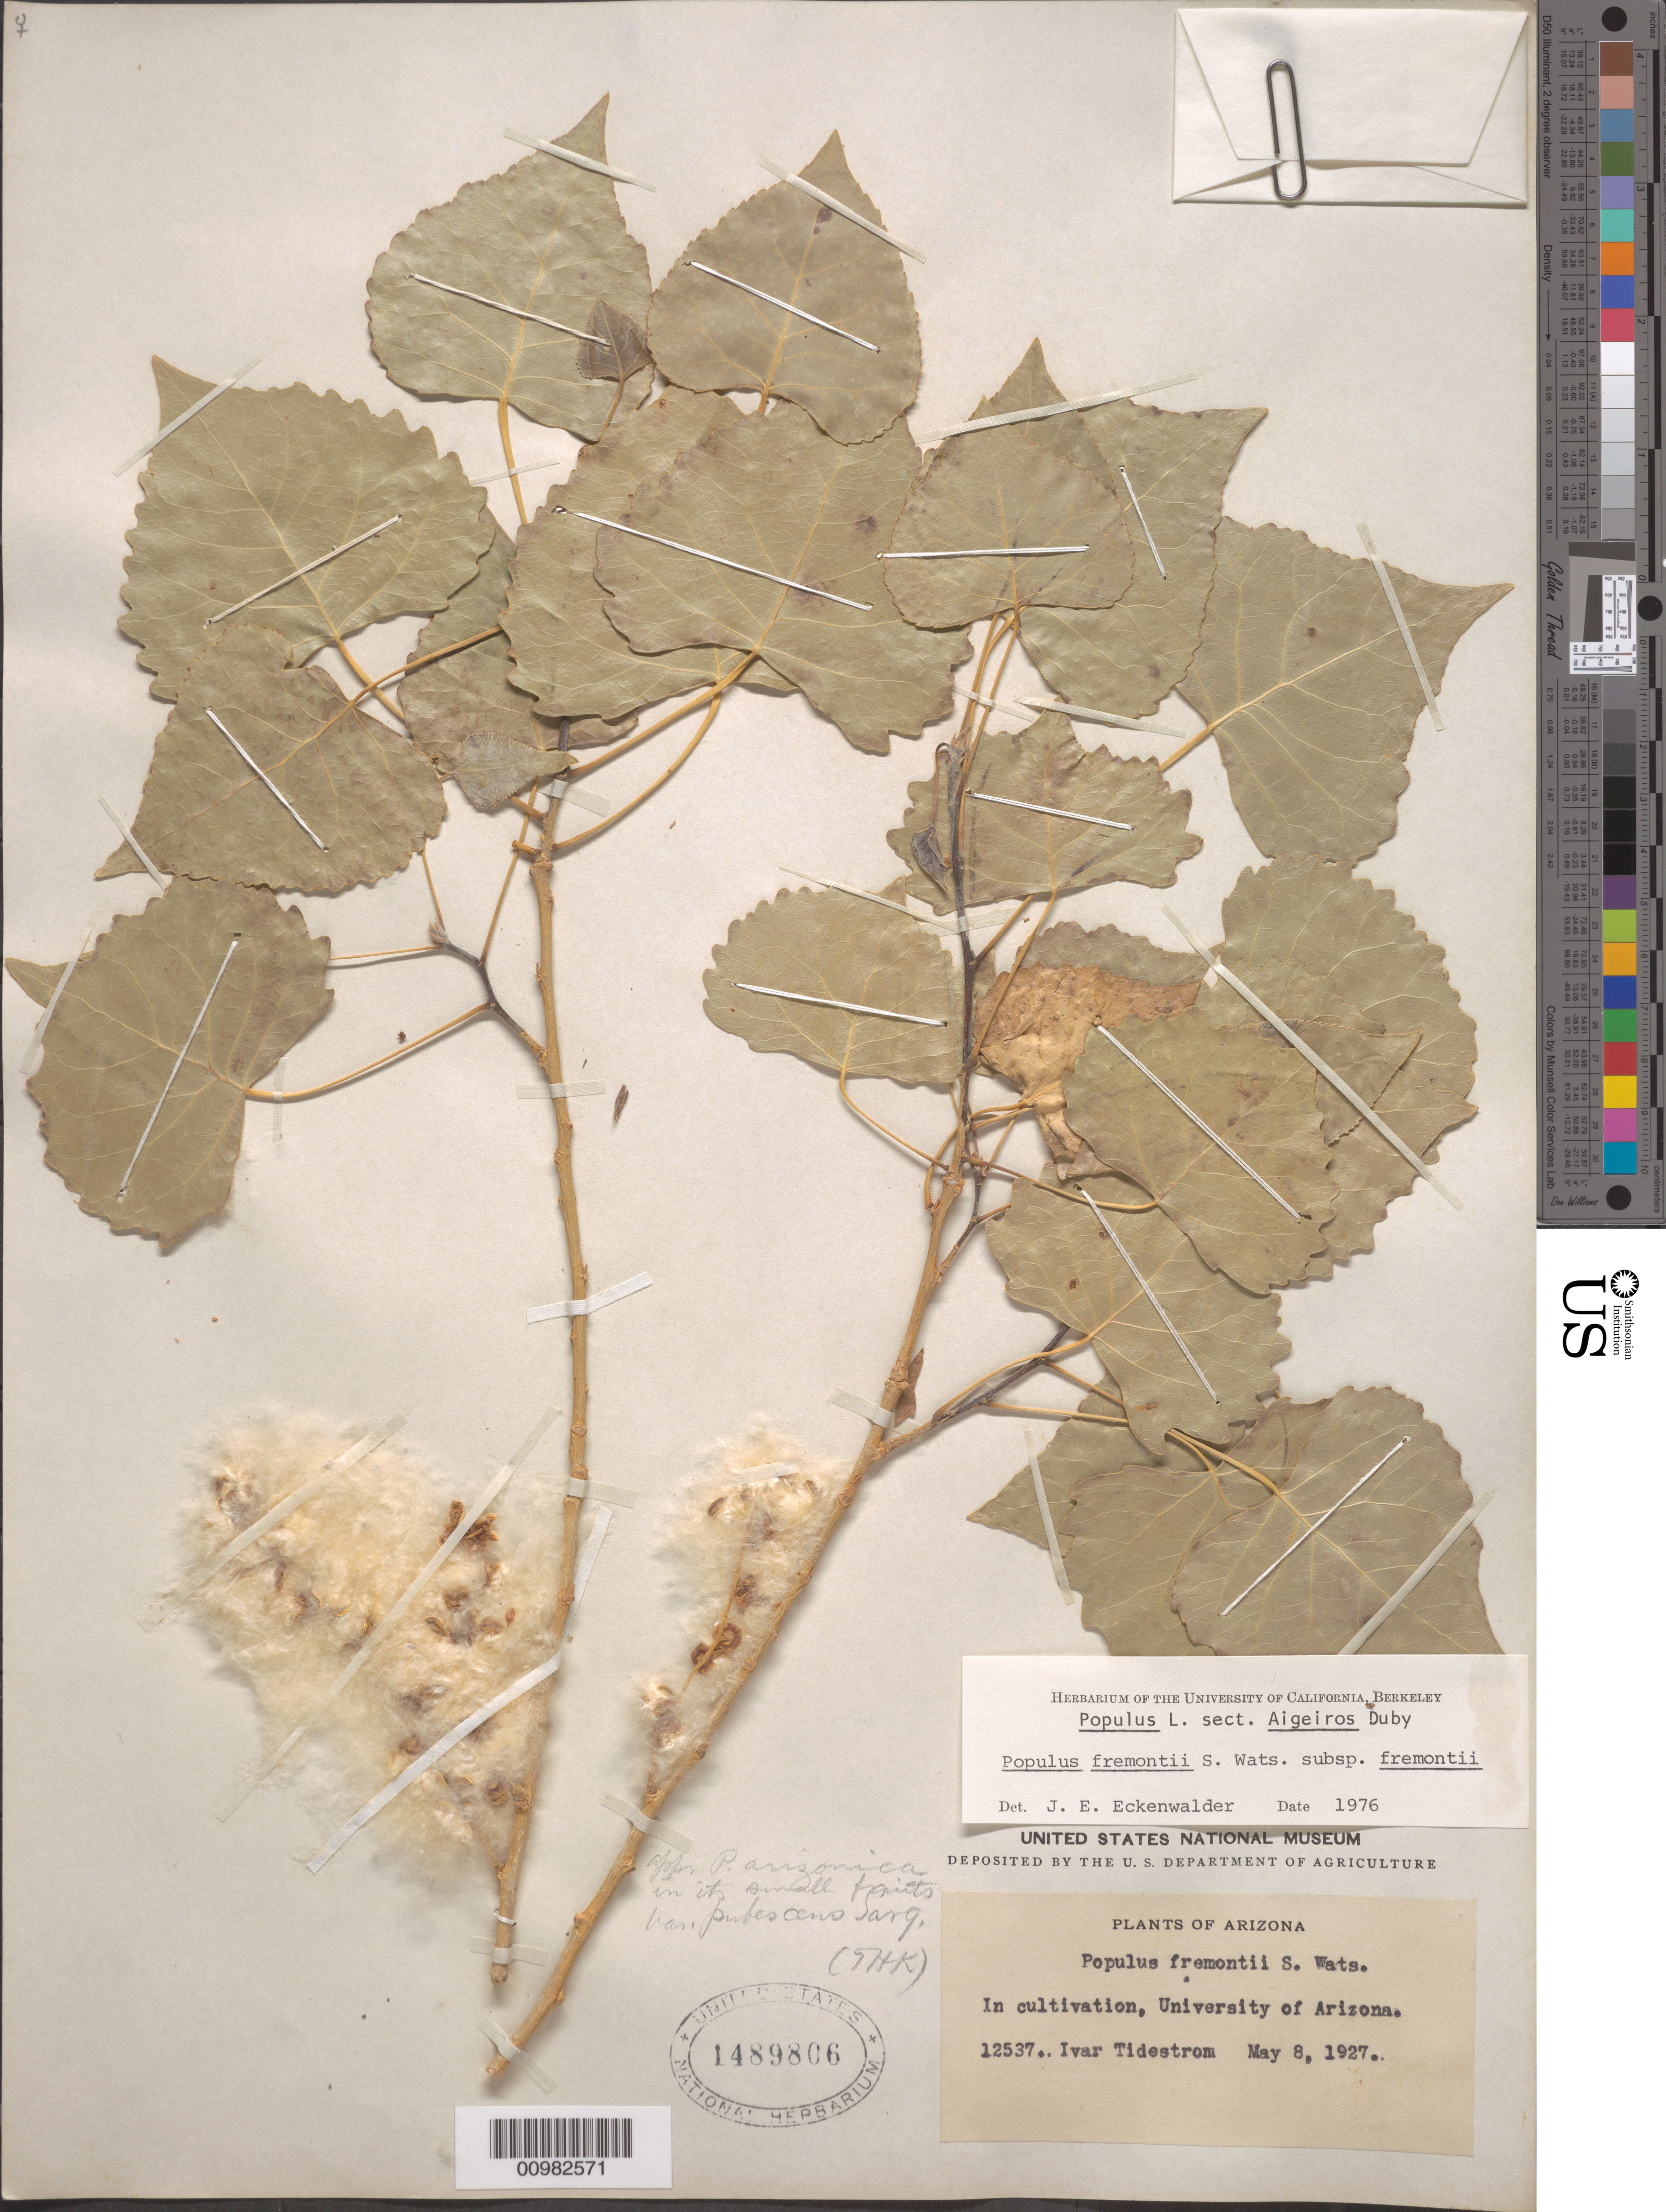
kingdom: Plantae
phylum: Tracheophyta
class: Magnoliopsida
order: Malpighiales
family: Salicaceae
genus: Populus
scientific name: Populus fremontii subsp. fremontii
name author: S. Watson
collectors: I. F. Tidestrom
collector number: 12537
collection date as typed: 08 May 1927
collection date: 1927-05-08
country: United States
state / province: Arizona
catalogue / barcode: US 1489806